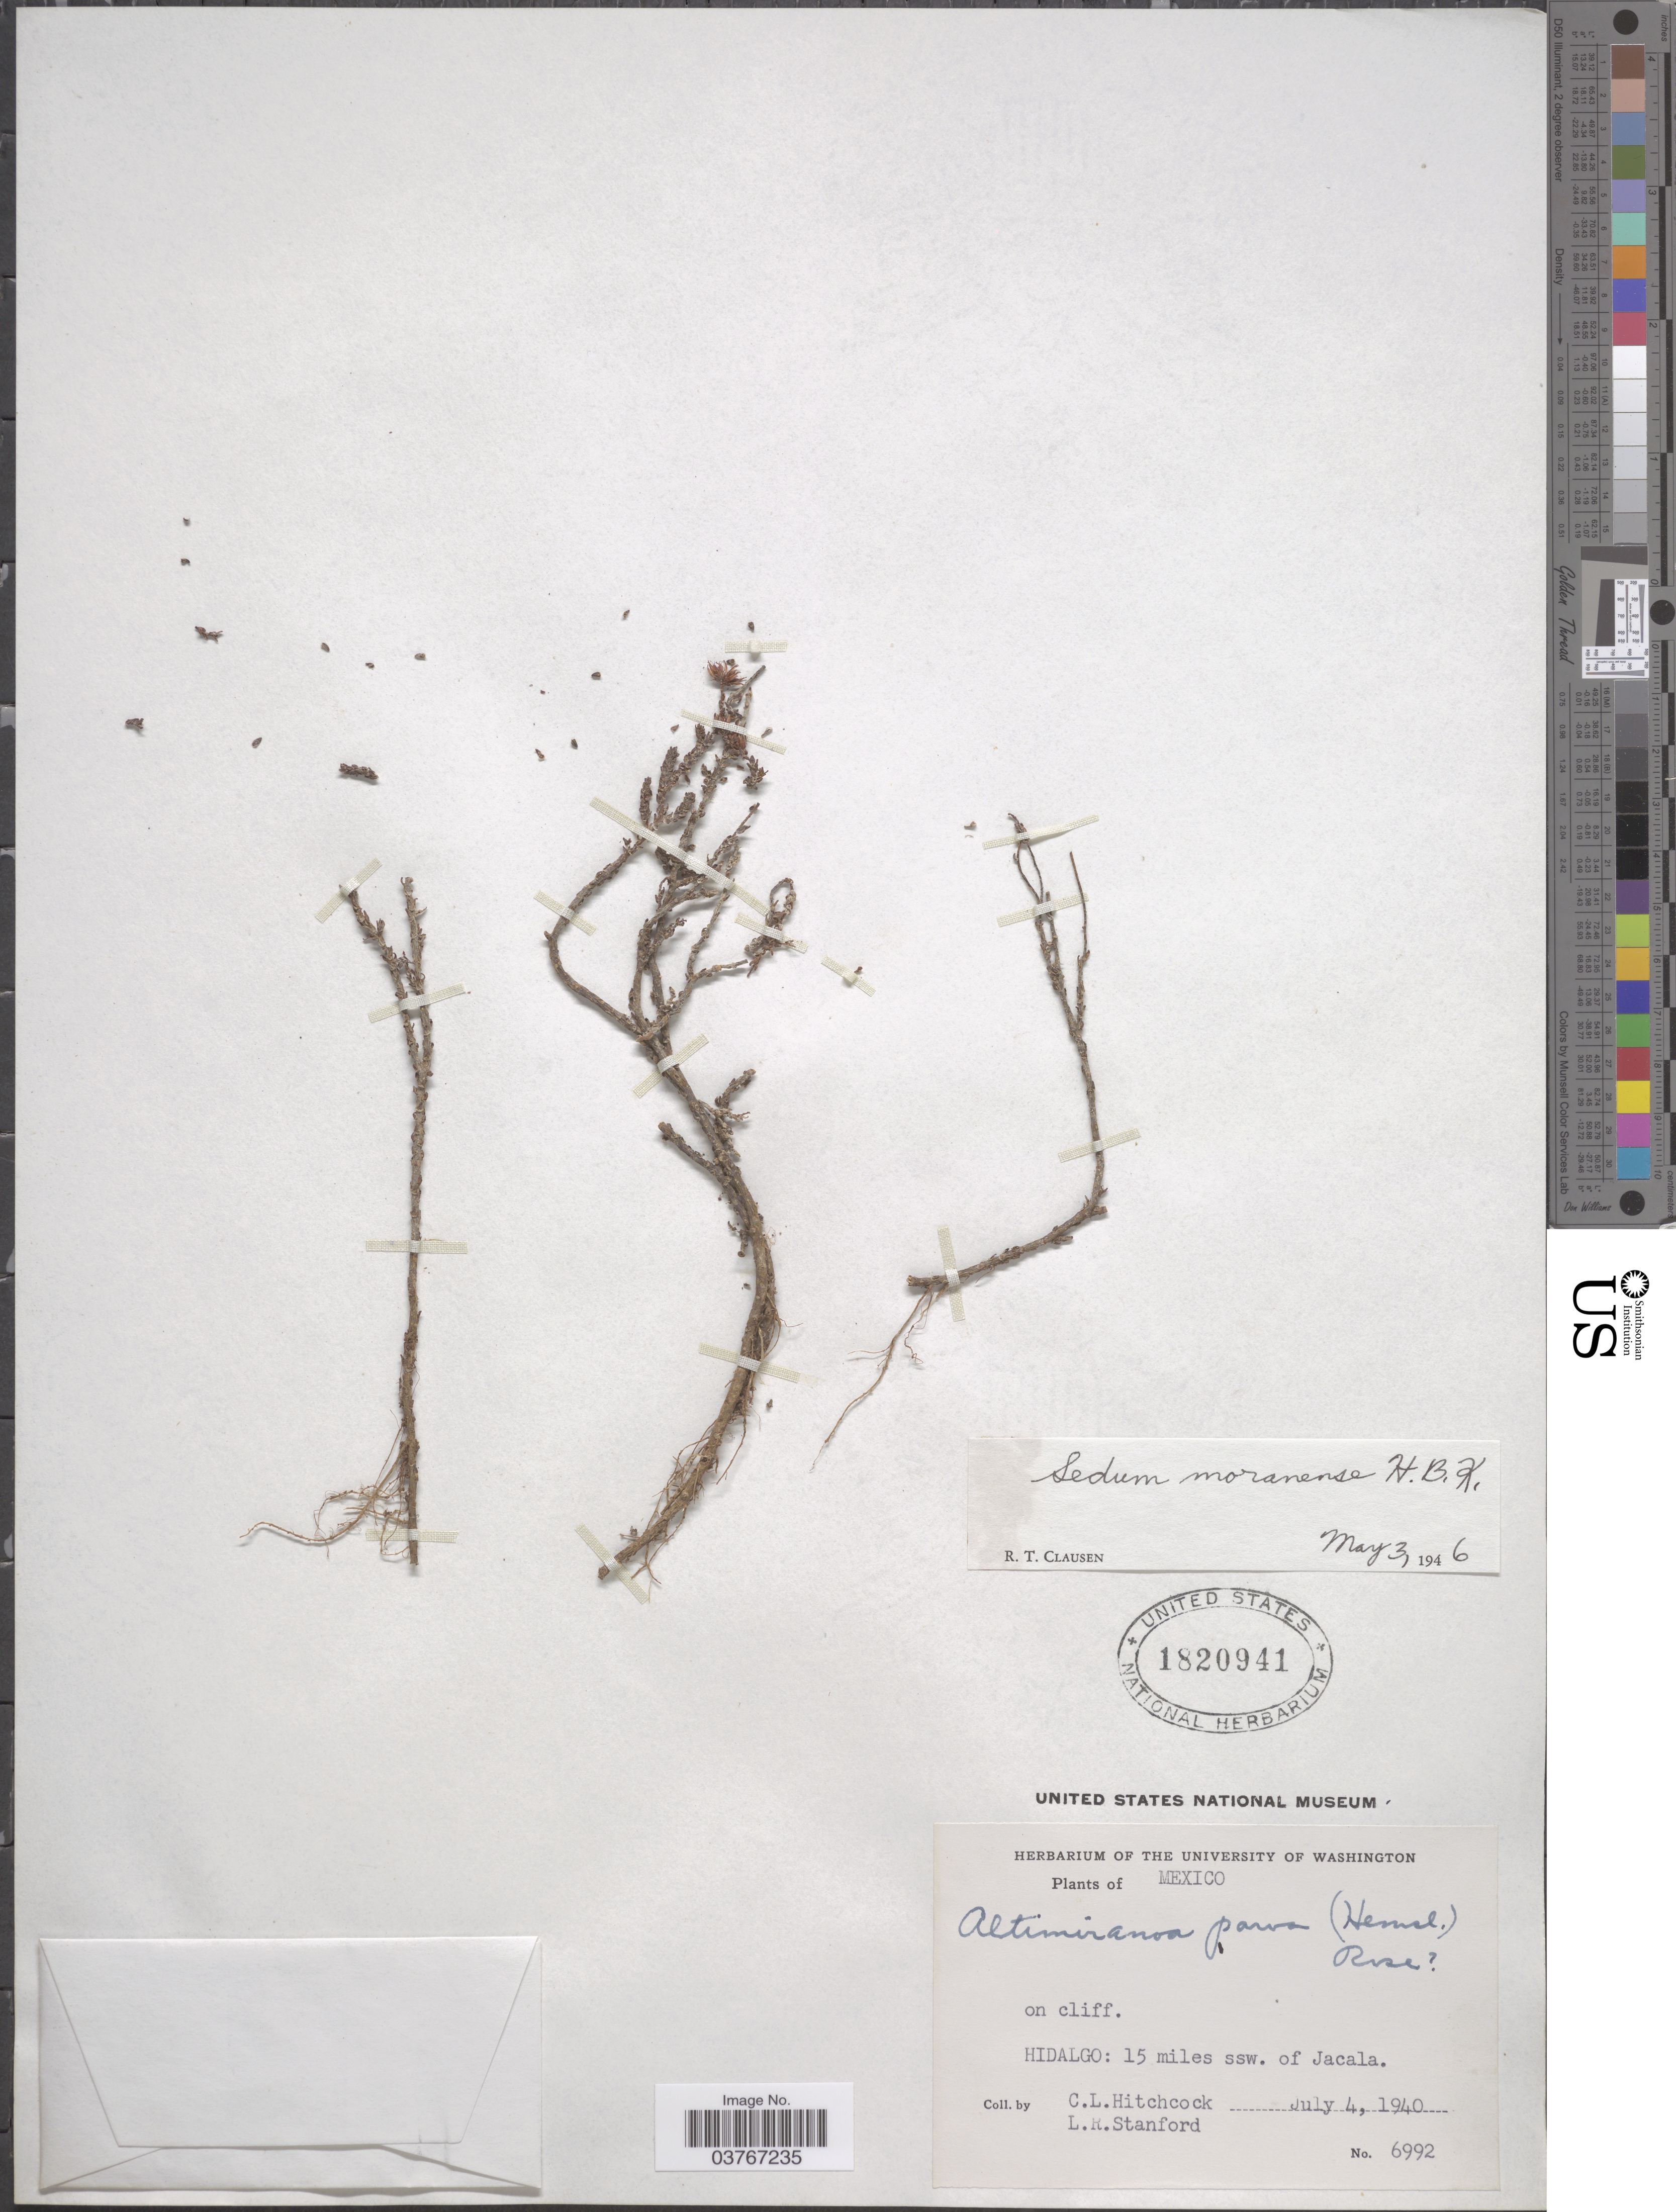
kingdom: Plantae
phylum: Tracheophyta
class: Magnoliopsida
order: Saxifragales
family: Crassulaceae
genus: Sedum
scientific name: Sedum moranense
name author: Kunth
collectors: C. L. Hitchcock & L. R. Stanford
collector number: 6992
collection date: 1940-07-04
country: Mexico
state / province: Hidalgo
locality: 15 miles ssw. of Jacala.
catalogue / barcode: US 1820941